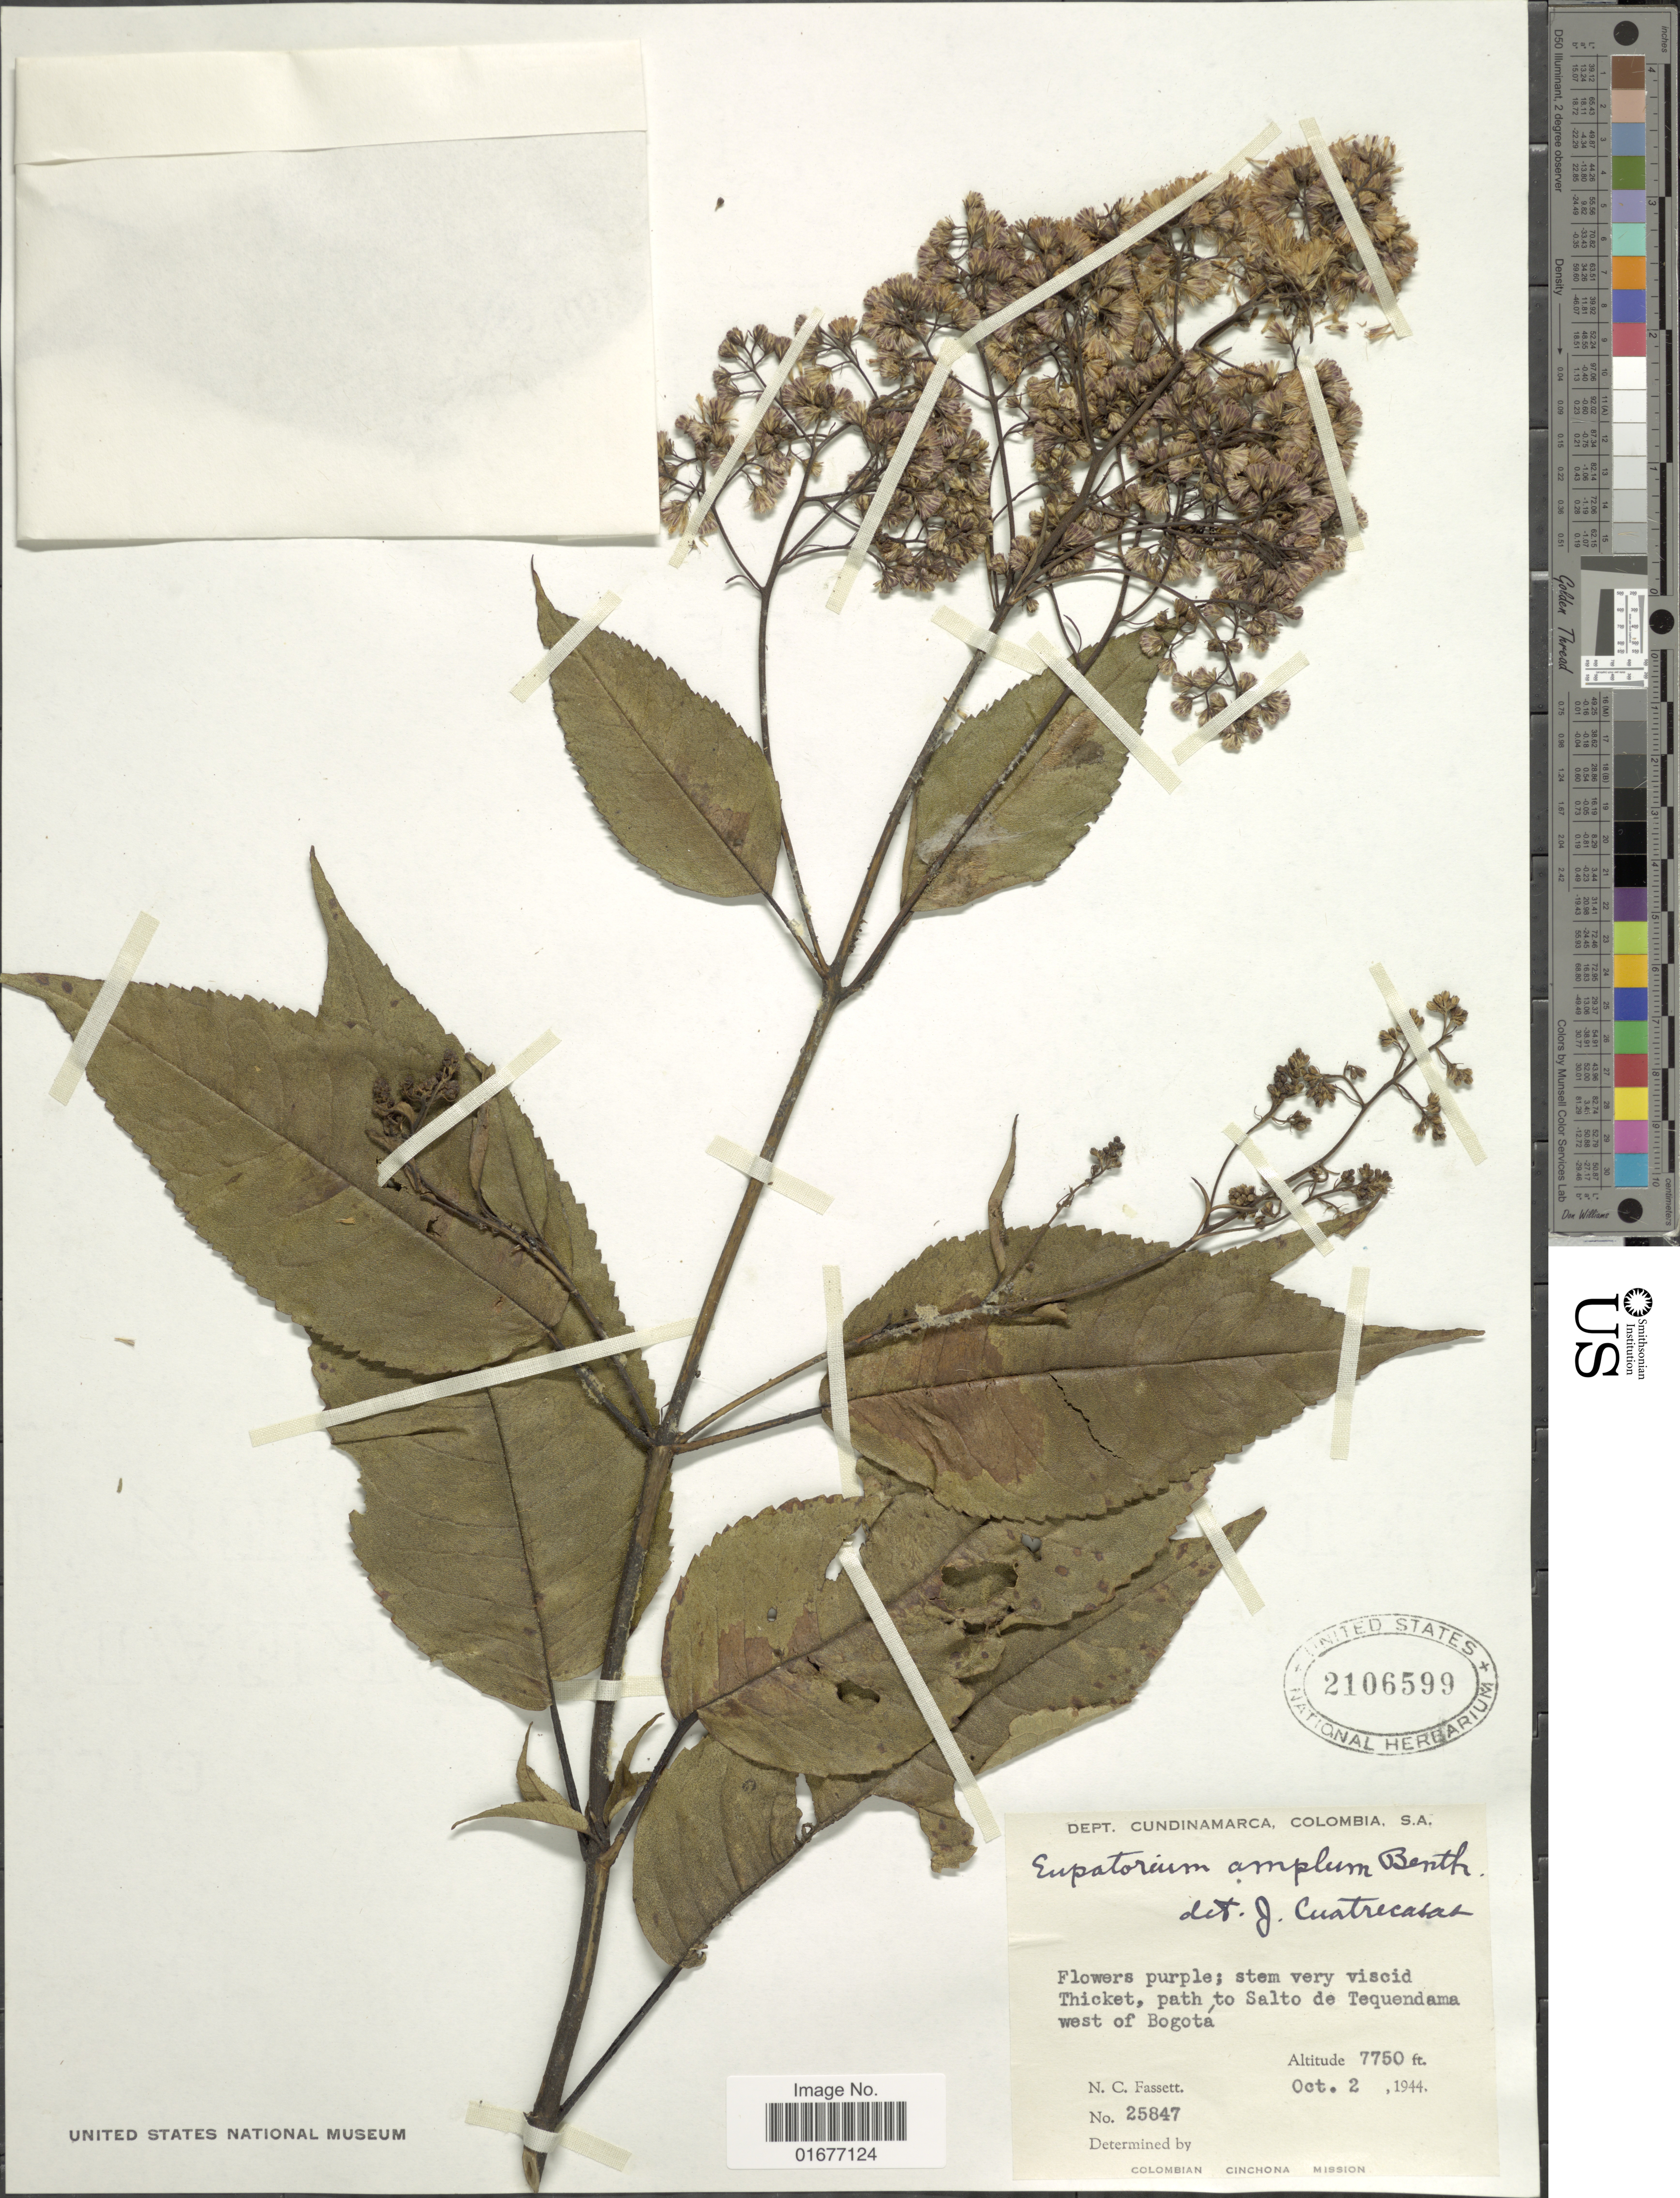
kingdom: Plantae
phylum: Tracheophyta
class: Magnoliopsida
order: Asterales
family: Asteraceae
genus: Ageratina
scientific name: Ageratina ampla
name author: (Benth.) R.M. King & H. Rob.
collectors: N. C. Fassett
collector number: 25847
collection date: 1944-10-02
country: Colombia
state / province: Cundinamarca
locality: Path to Salto de Tequendama, west of Bogota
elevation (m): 2362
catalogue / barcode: US 2106599